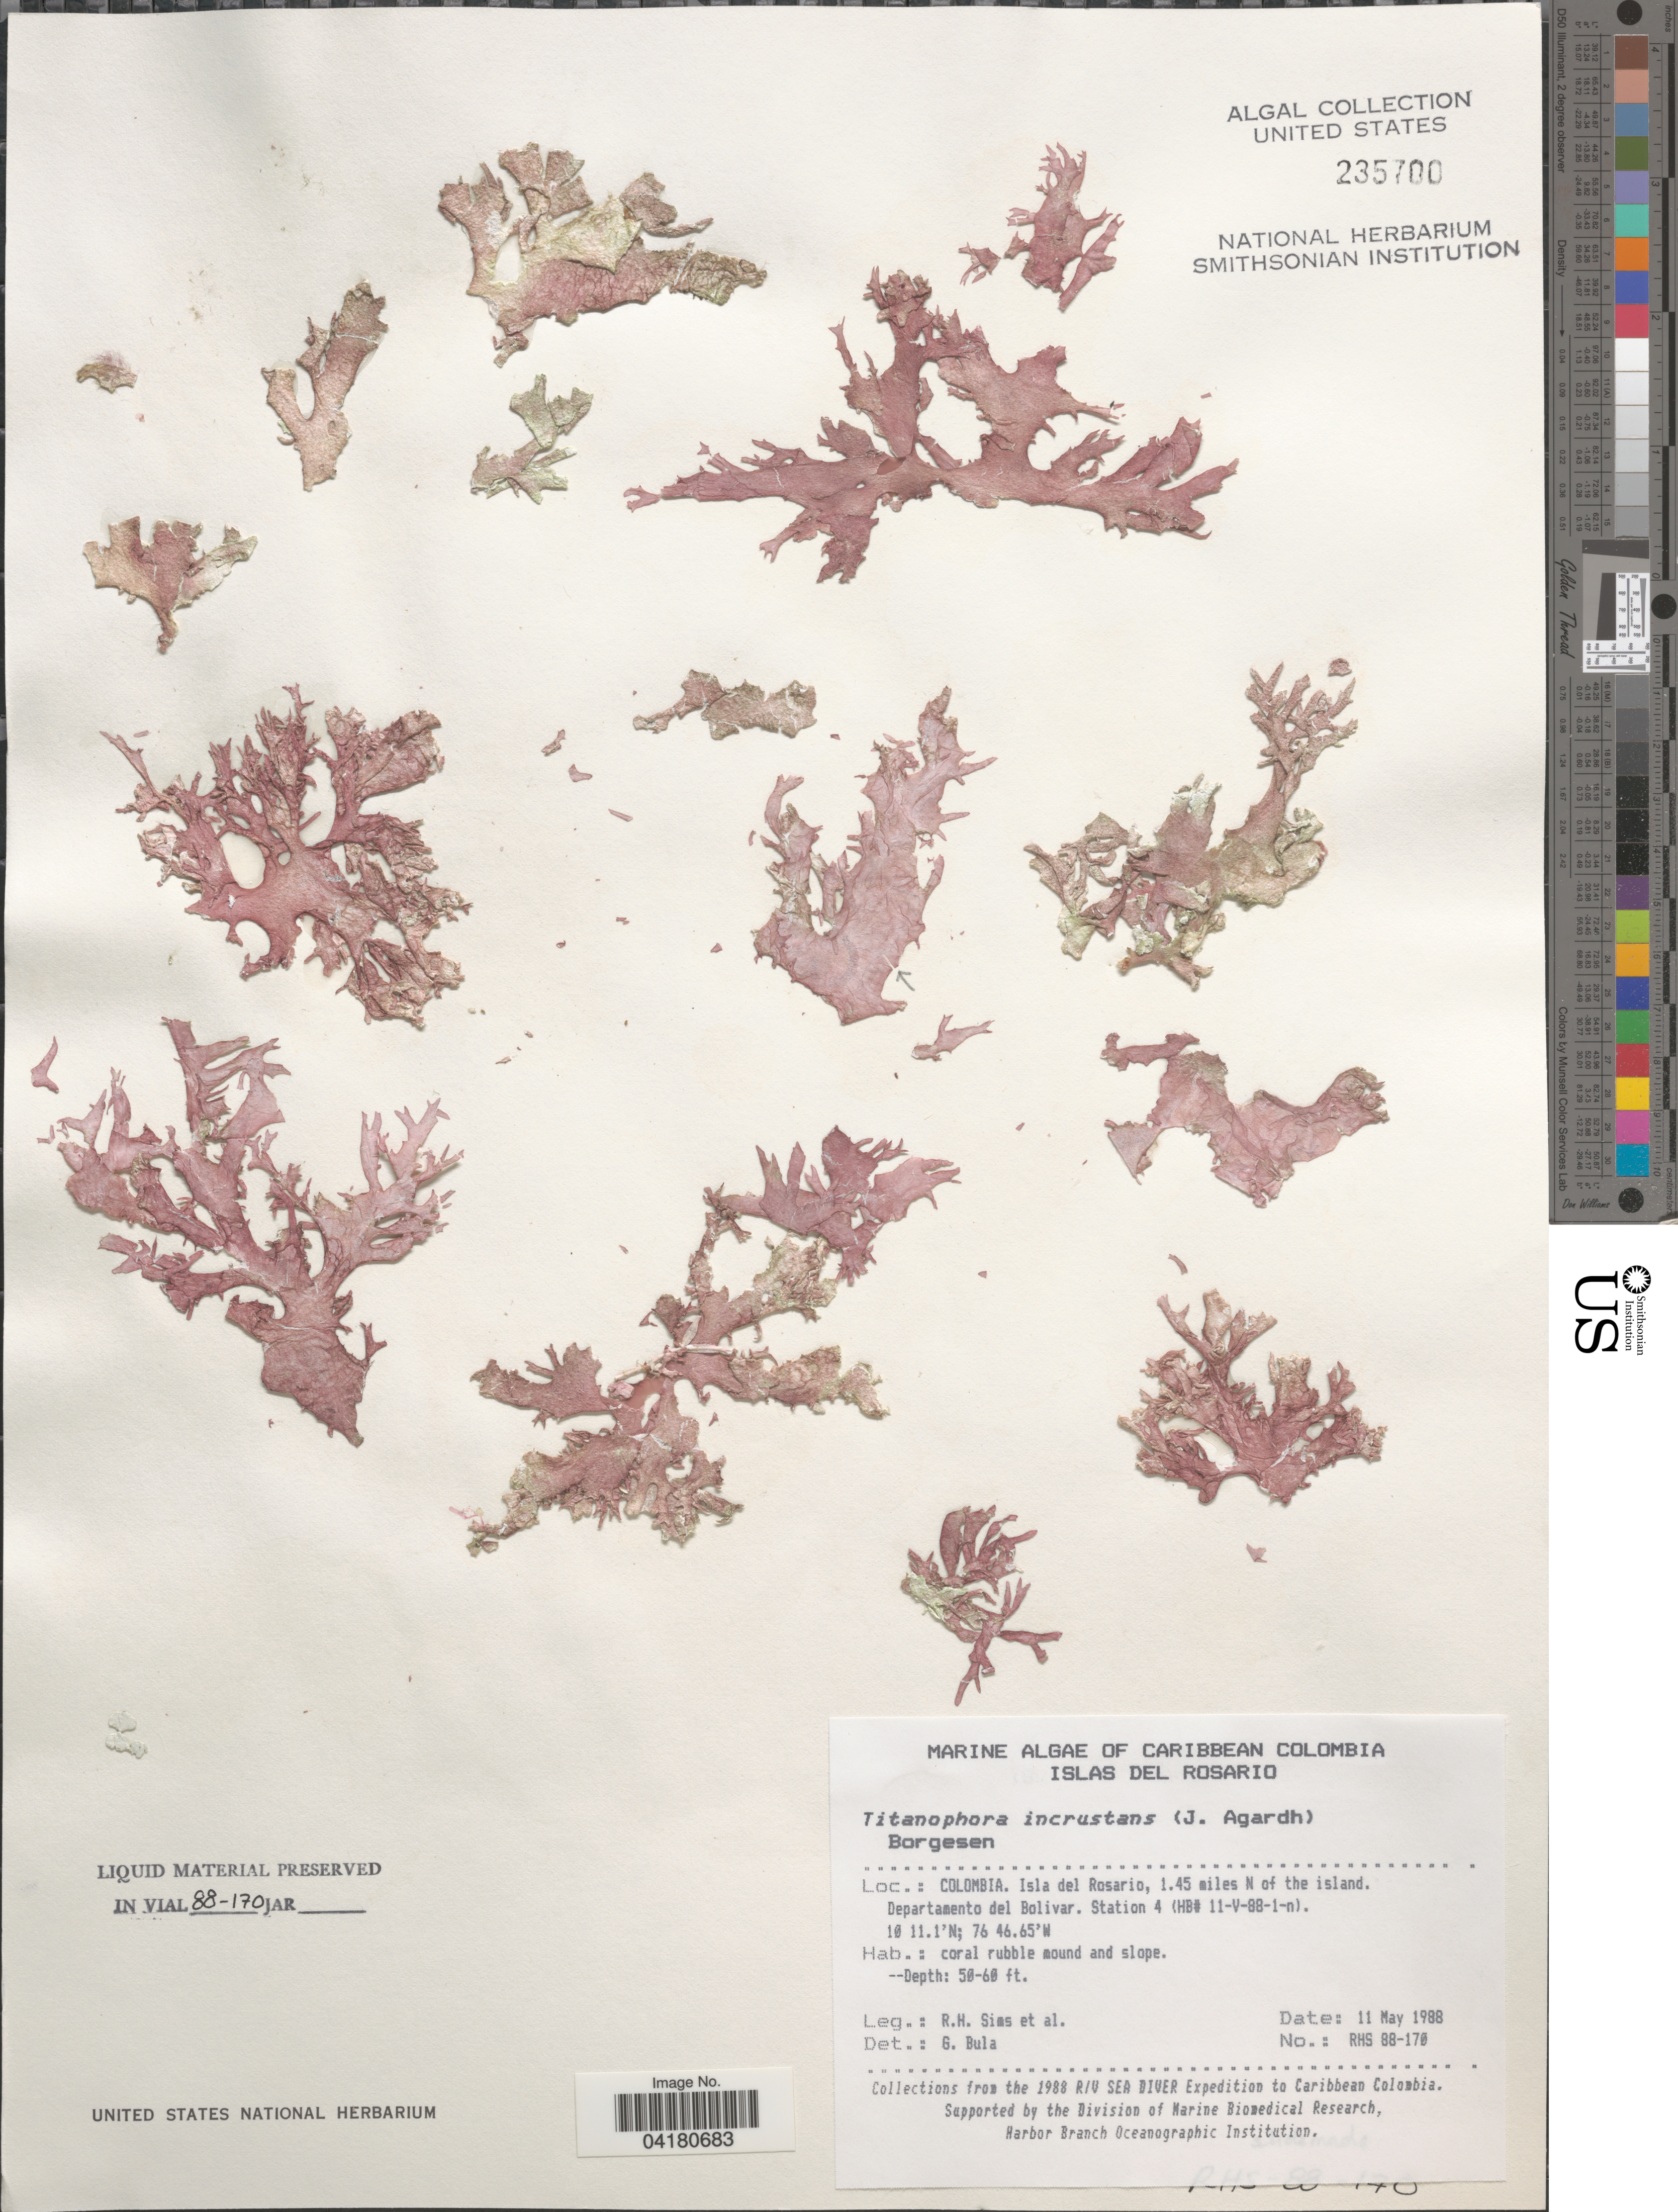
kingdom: Plantae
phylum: Rhodophyta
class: Florideophyceae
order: Nemastomatales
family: Schizymeniaceae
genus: Titanophora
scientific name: Titanophora incrustans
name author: (J. Agardh) Boerg.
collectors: R. H. Sims & et al.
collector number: RHS88-170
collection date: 1988-05-11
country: Colombia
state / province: Bolívar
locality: Caribbean Colombia. Isla del Rosario, 1.45 miles N of the island. Departamento del Bolivar. Station 4 (HB# 11-V-88-1-n). The 1988 R/V Sea Diver Expedition to Caribbean Colombia.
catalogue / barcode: US 235700